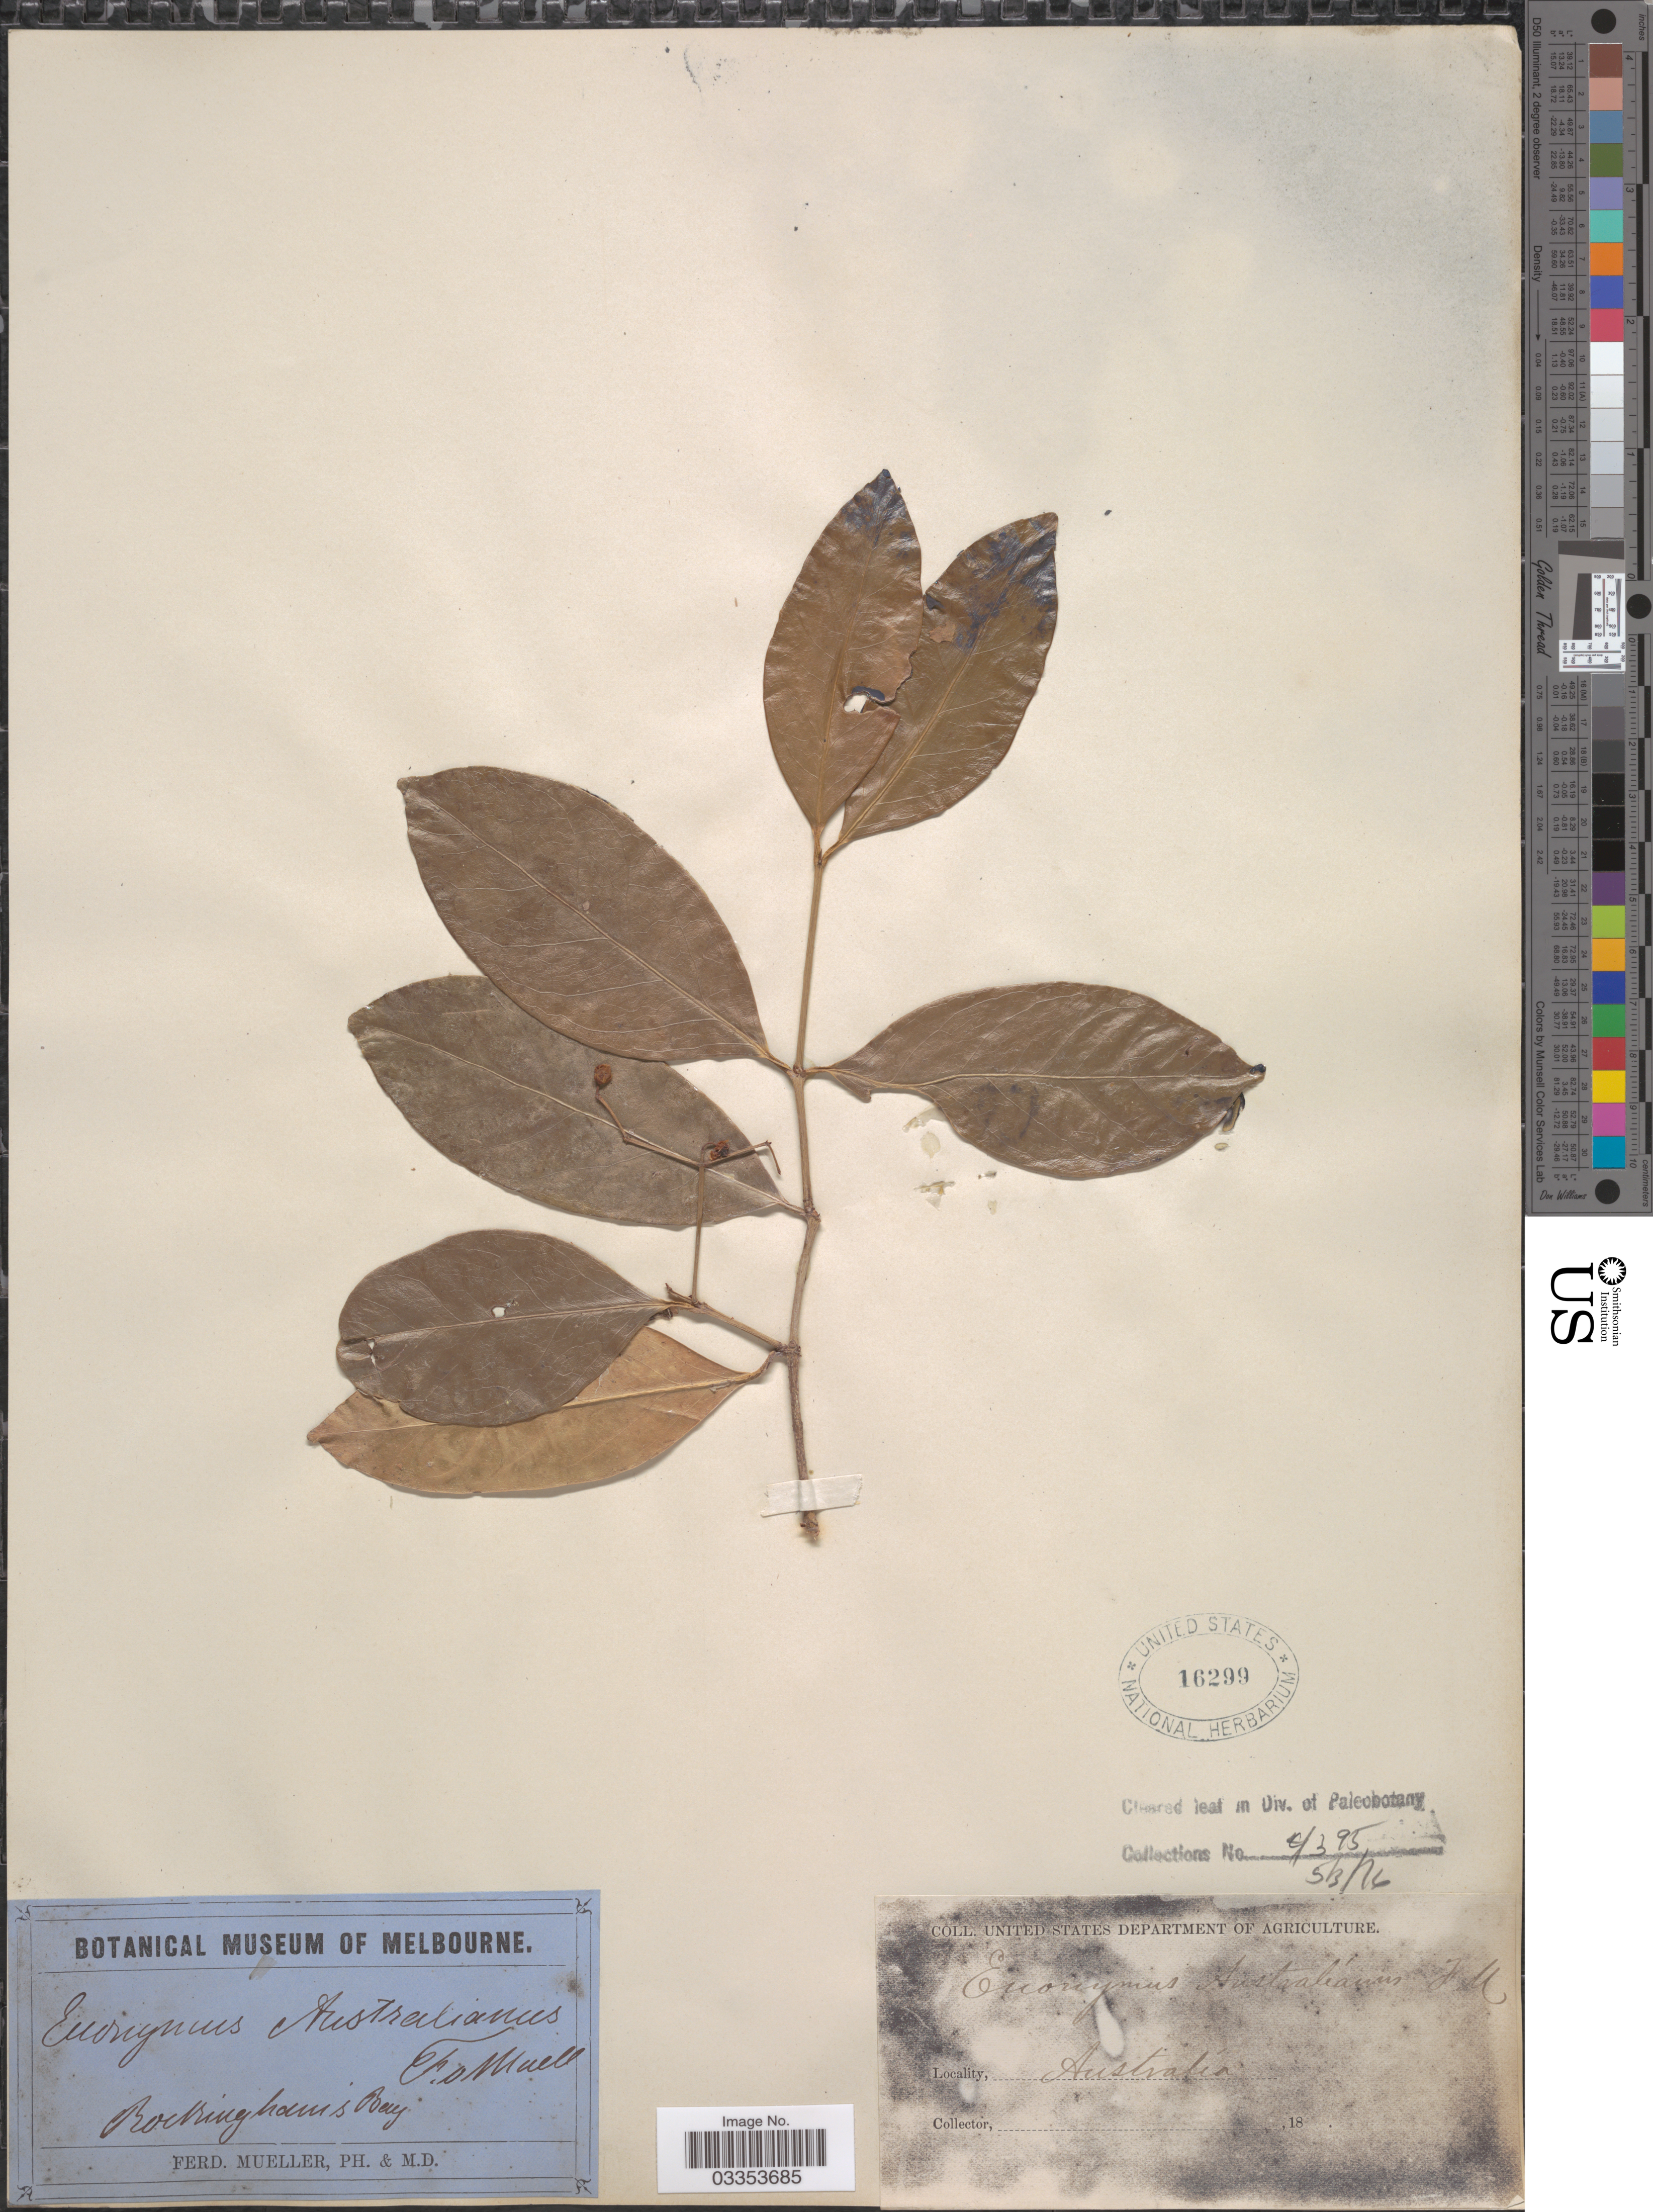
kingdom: Plantae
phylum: Tracheophyta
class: Magnoliopsida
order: Celastrales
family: Celastraceae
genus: Euonymus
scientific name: Euonymus australianus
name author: F. Muell.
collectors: F. Mueller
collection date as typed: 18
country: Australia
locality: Rockingham's Bay.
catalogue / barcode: US 16299